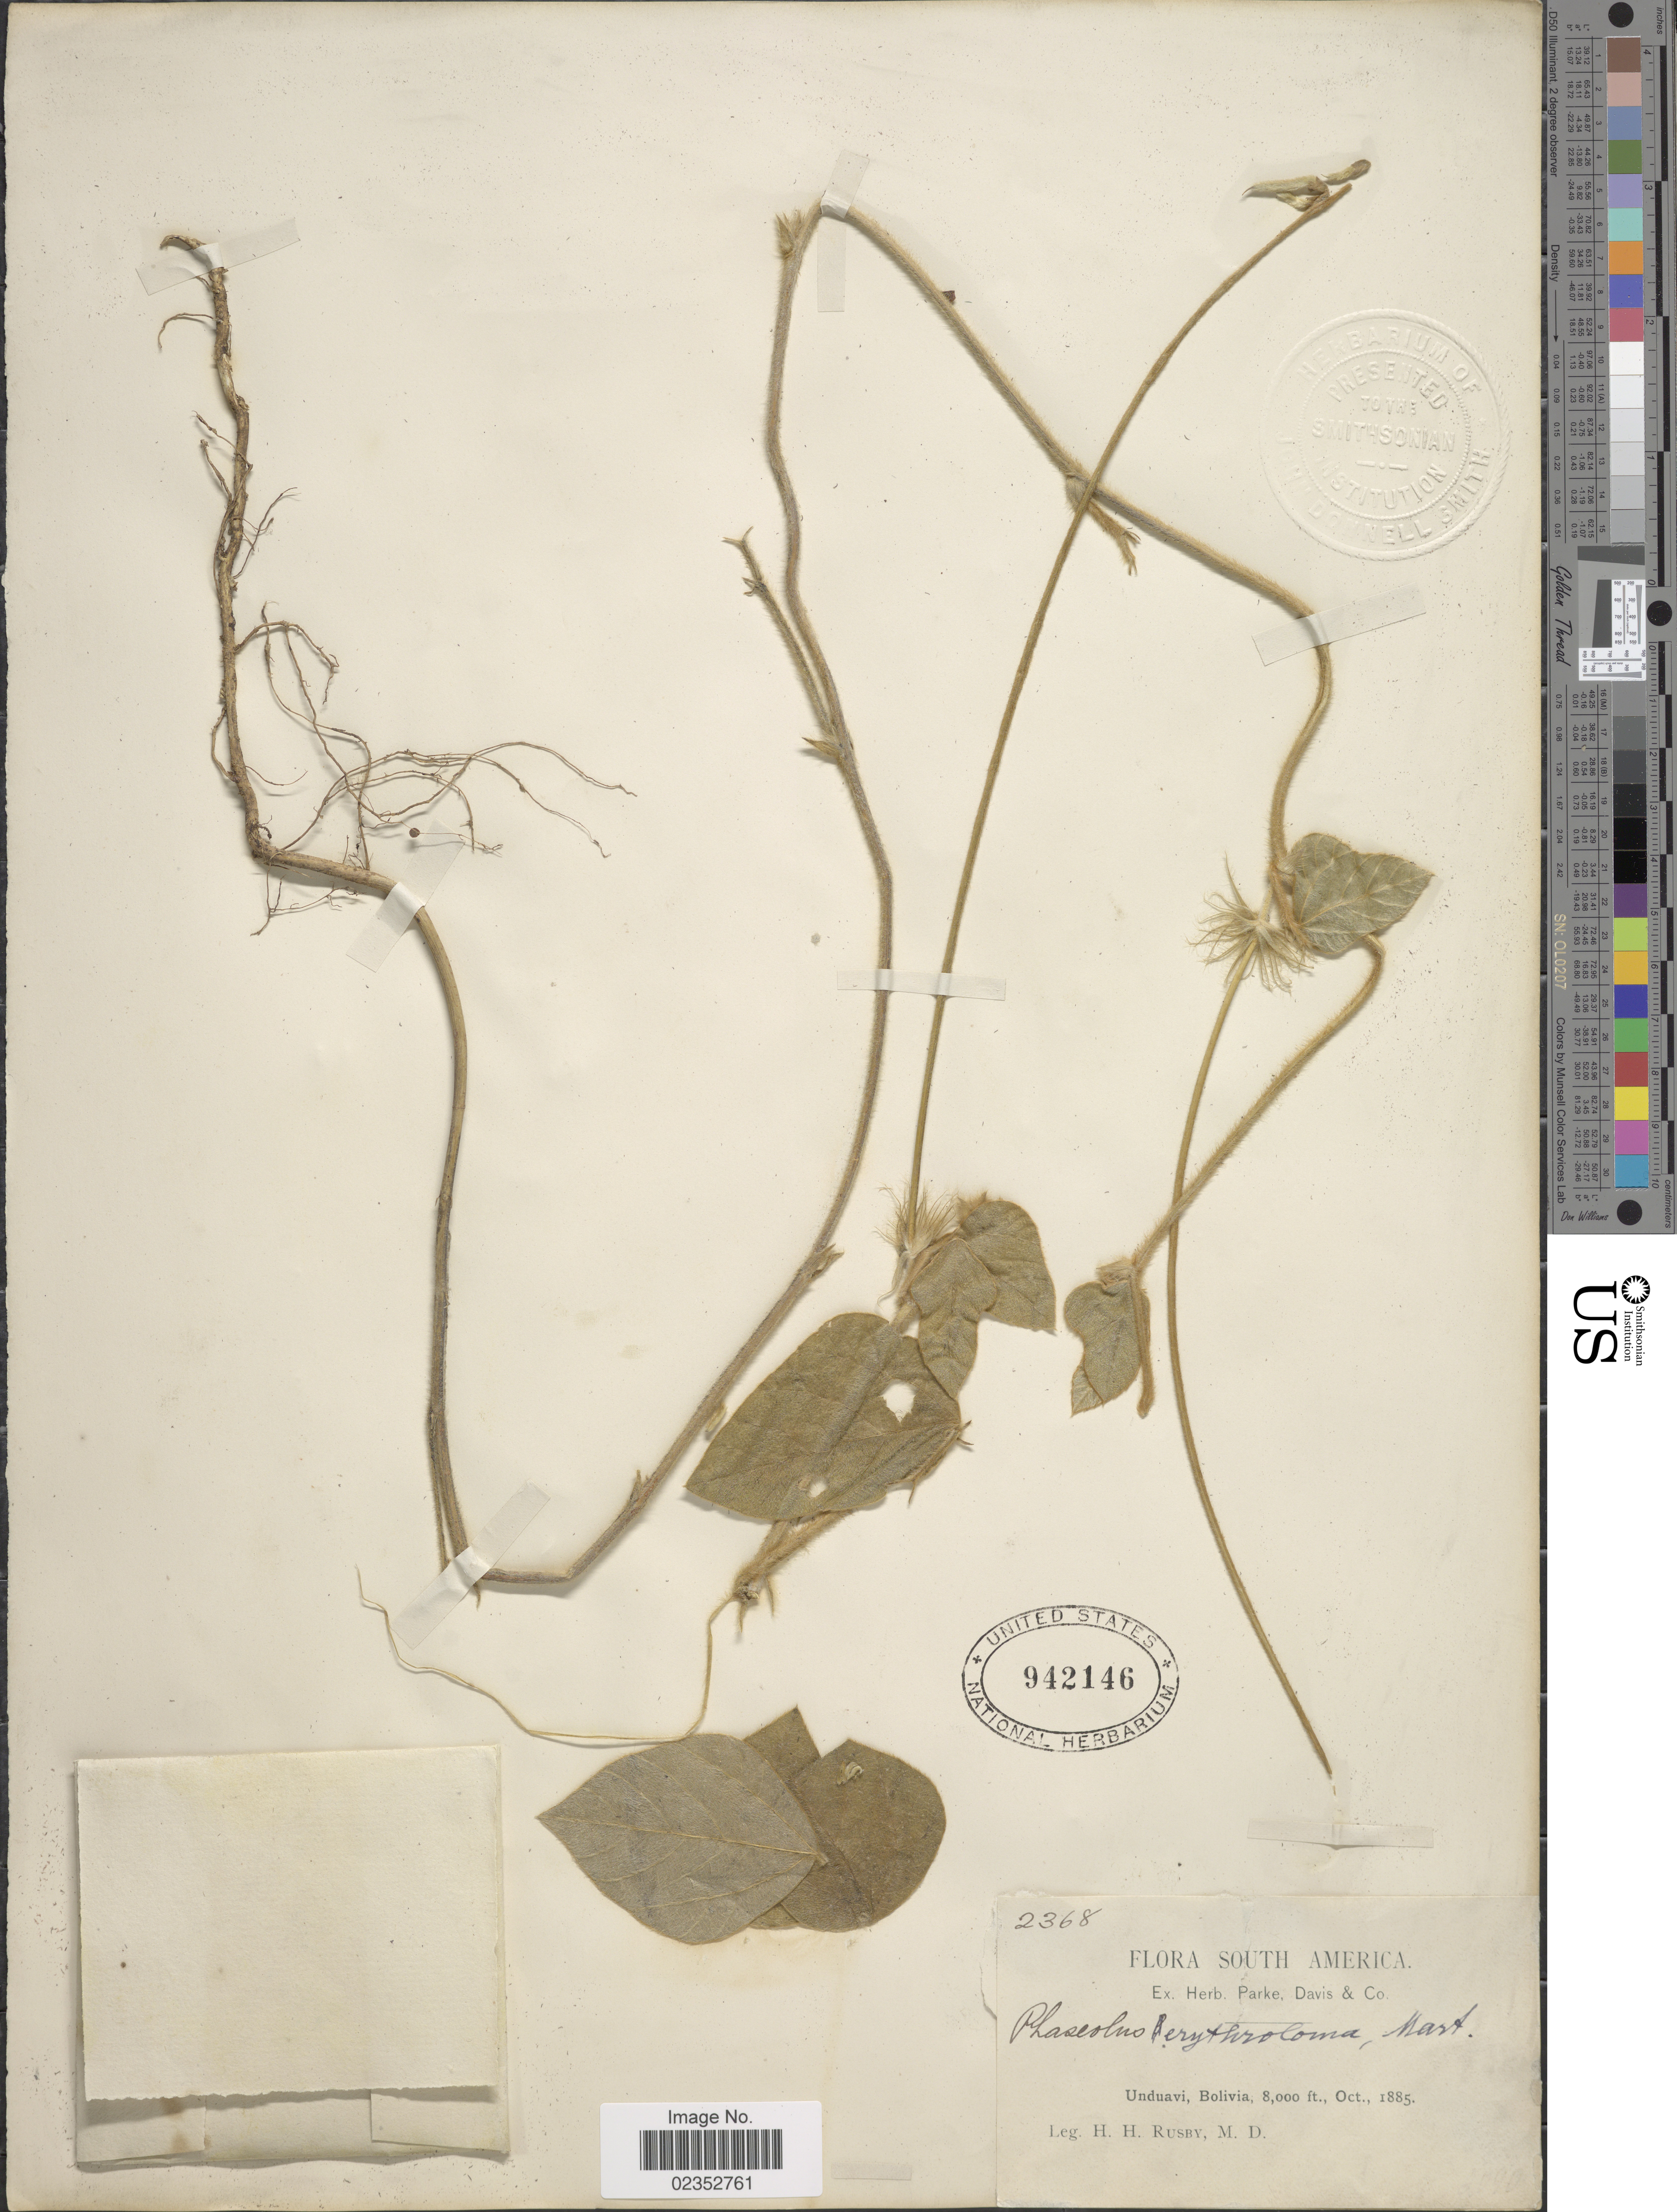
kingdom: Plantae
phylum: Tracheophyta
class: Magnoliopsida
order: Fabales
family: Fabaceae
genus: Macroptilium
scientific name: Macroptilium erythroloma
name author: (Mart. ex Benth.) Urb.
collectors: H. H. Rusby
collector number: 2368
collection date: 1885-10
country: Bolivia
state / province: La Paz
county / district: Nor Yungas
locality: Unduavi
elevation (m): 2438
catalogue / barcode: US 942146